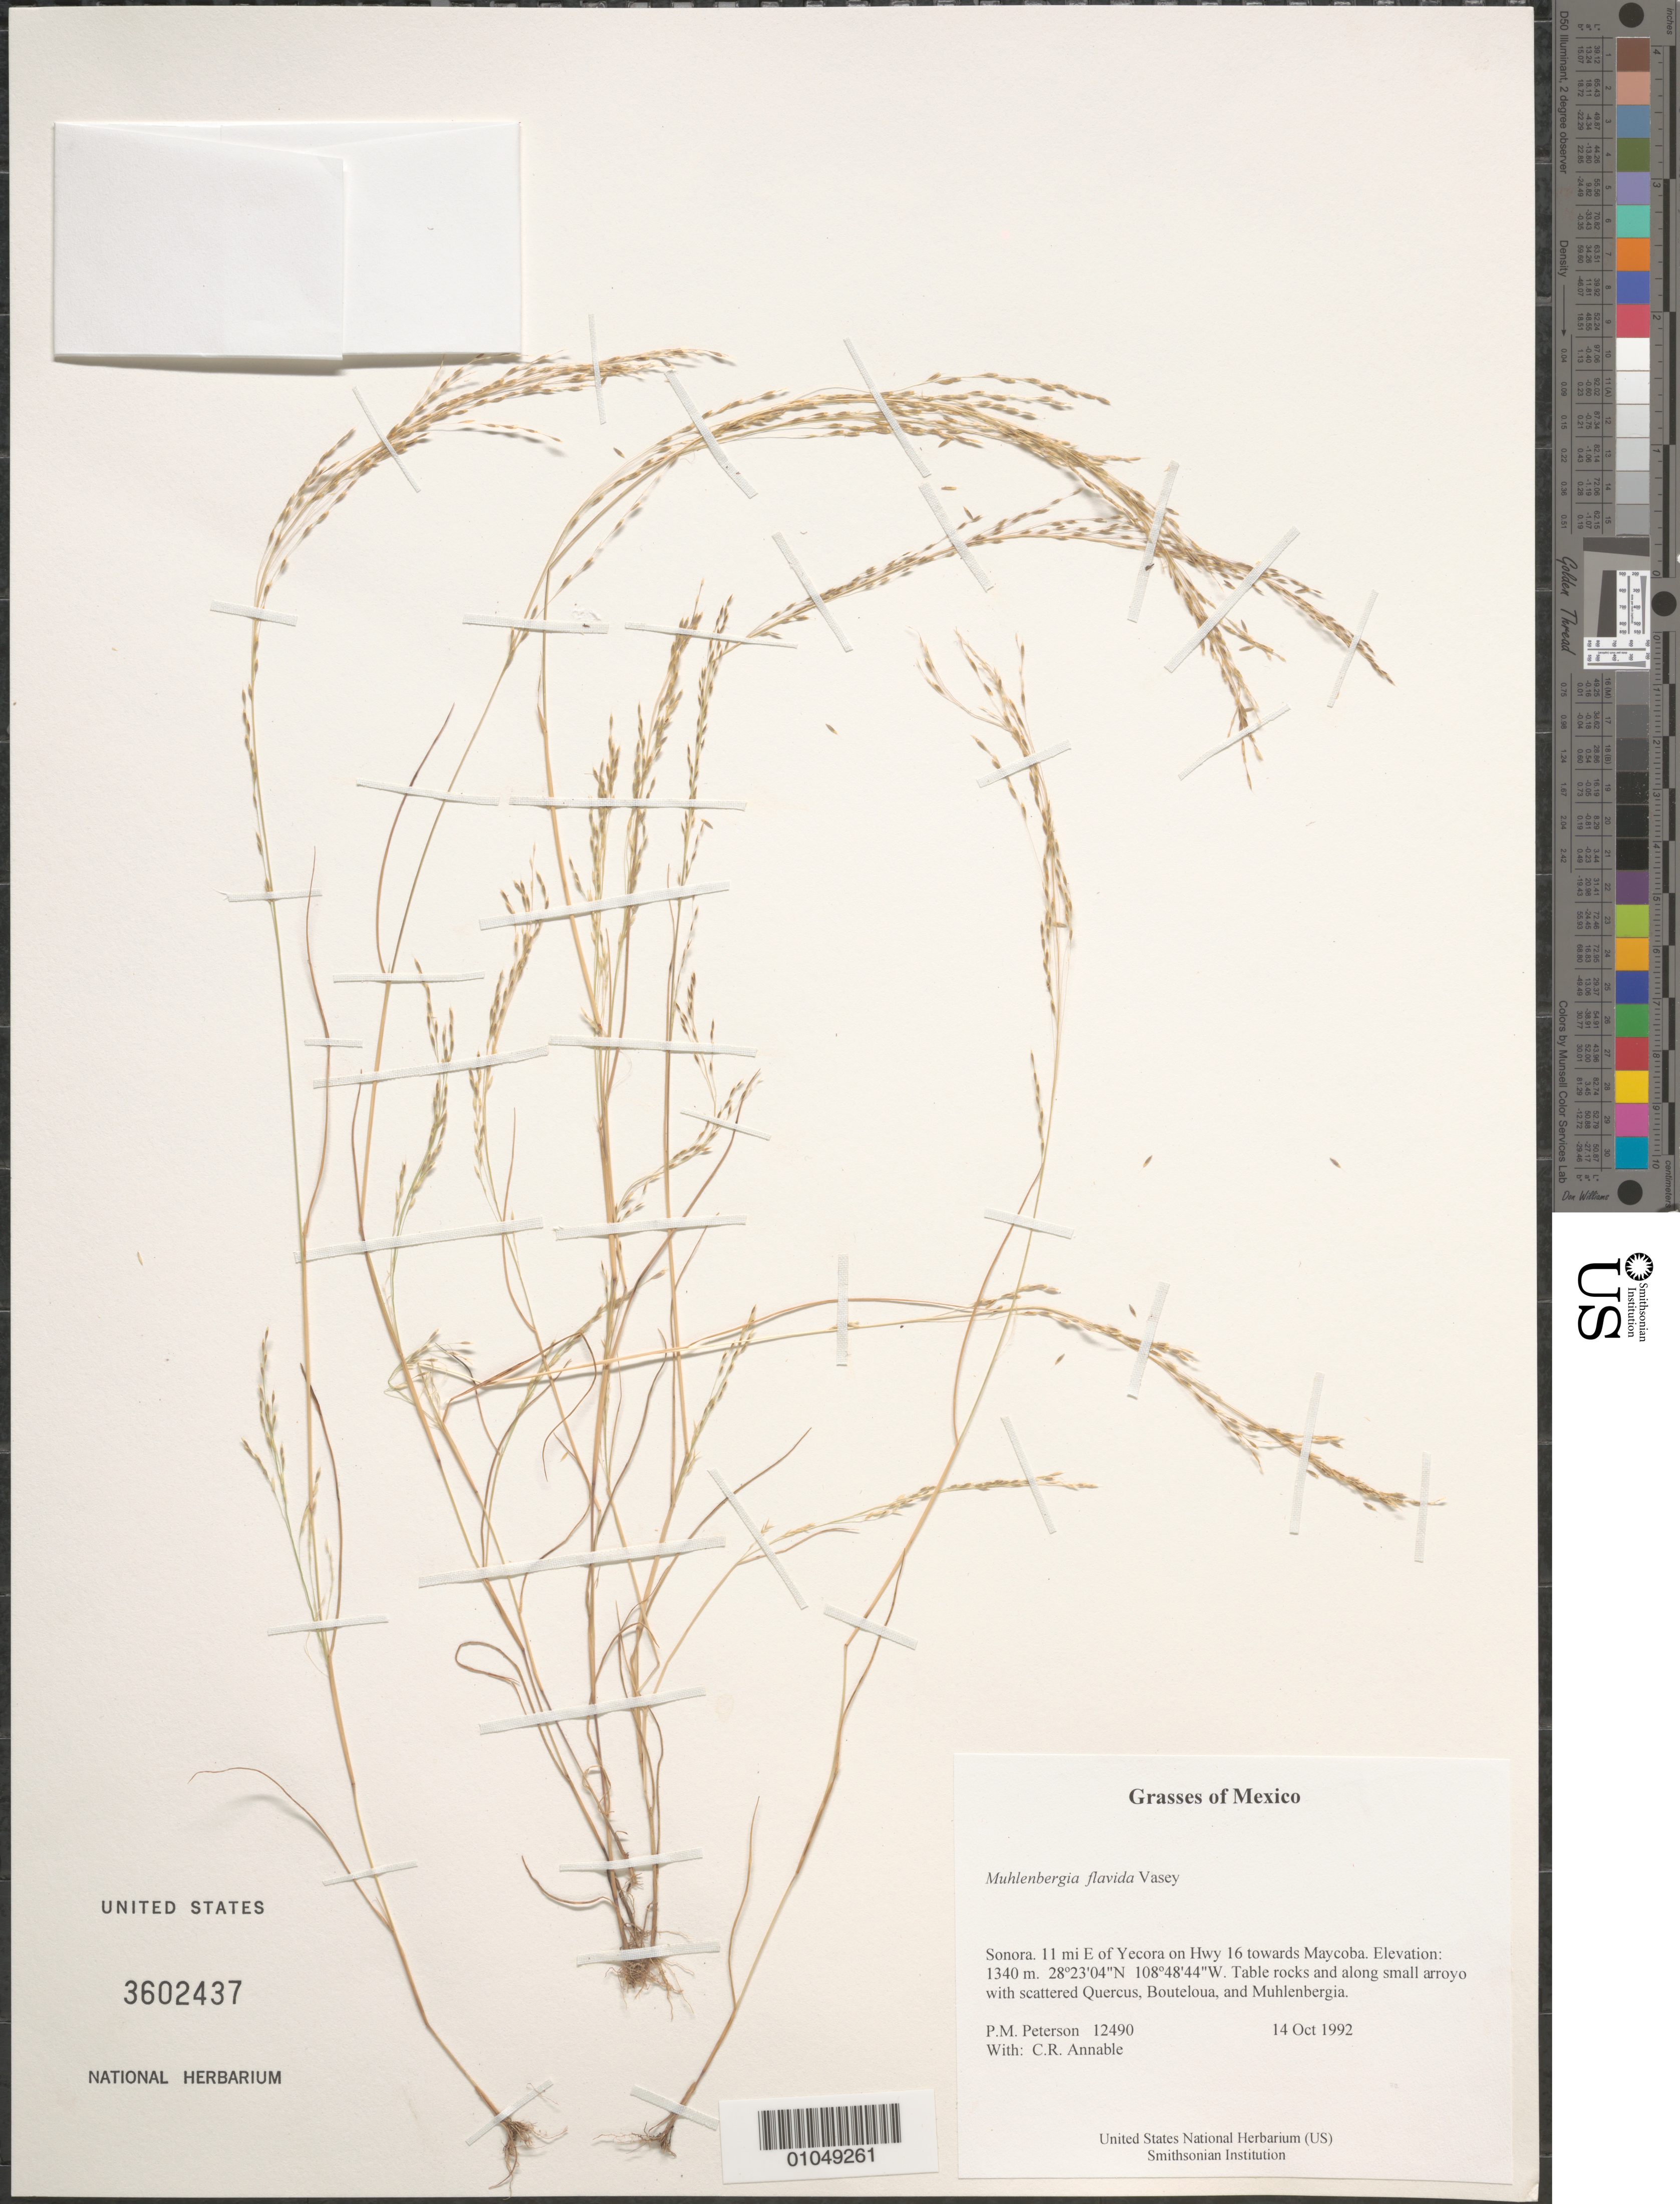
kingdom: Plantae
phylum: Tracheophyta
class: Liliopsida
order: Poales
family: Poaceae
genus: Muhlenbergia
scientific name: Muhlenbergia flavida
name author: Vasey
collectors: P. M. Peterson & C. R. Annable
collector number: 12490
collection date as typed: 14 Oct 1992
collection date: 1992-10-14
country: Mexico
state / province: Sonora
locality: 11 mi E of Yecora on Hwy 16 towards Maycoba.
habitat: Table rocks and along small arroyo with scattered Quercus, Bouteloua, and Muhlenbergia.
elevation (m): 1340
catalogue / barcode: US 3602437